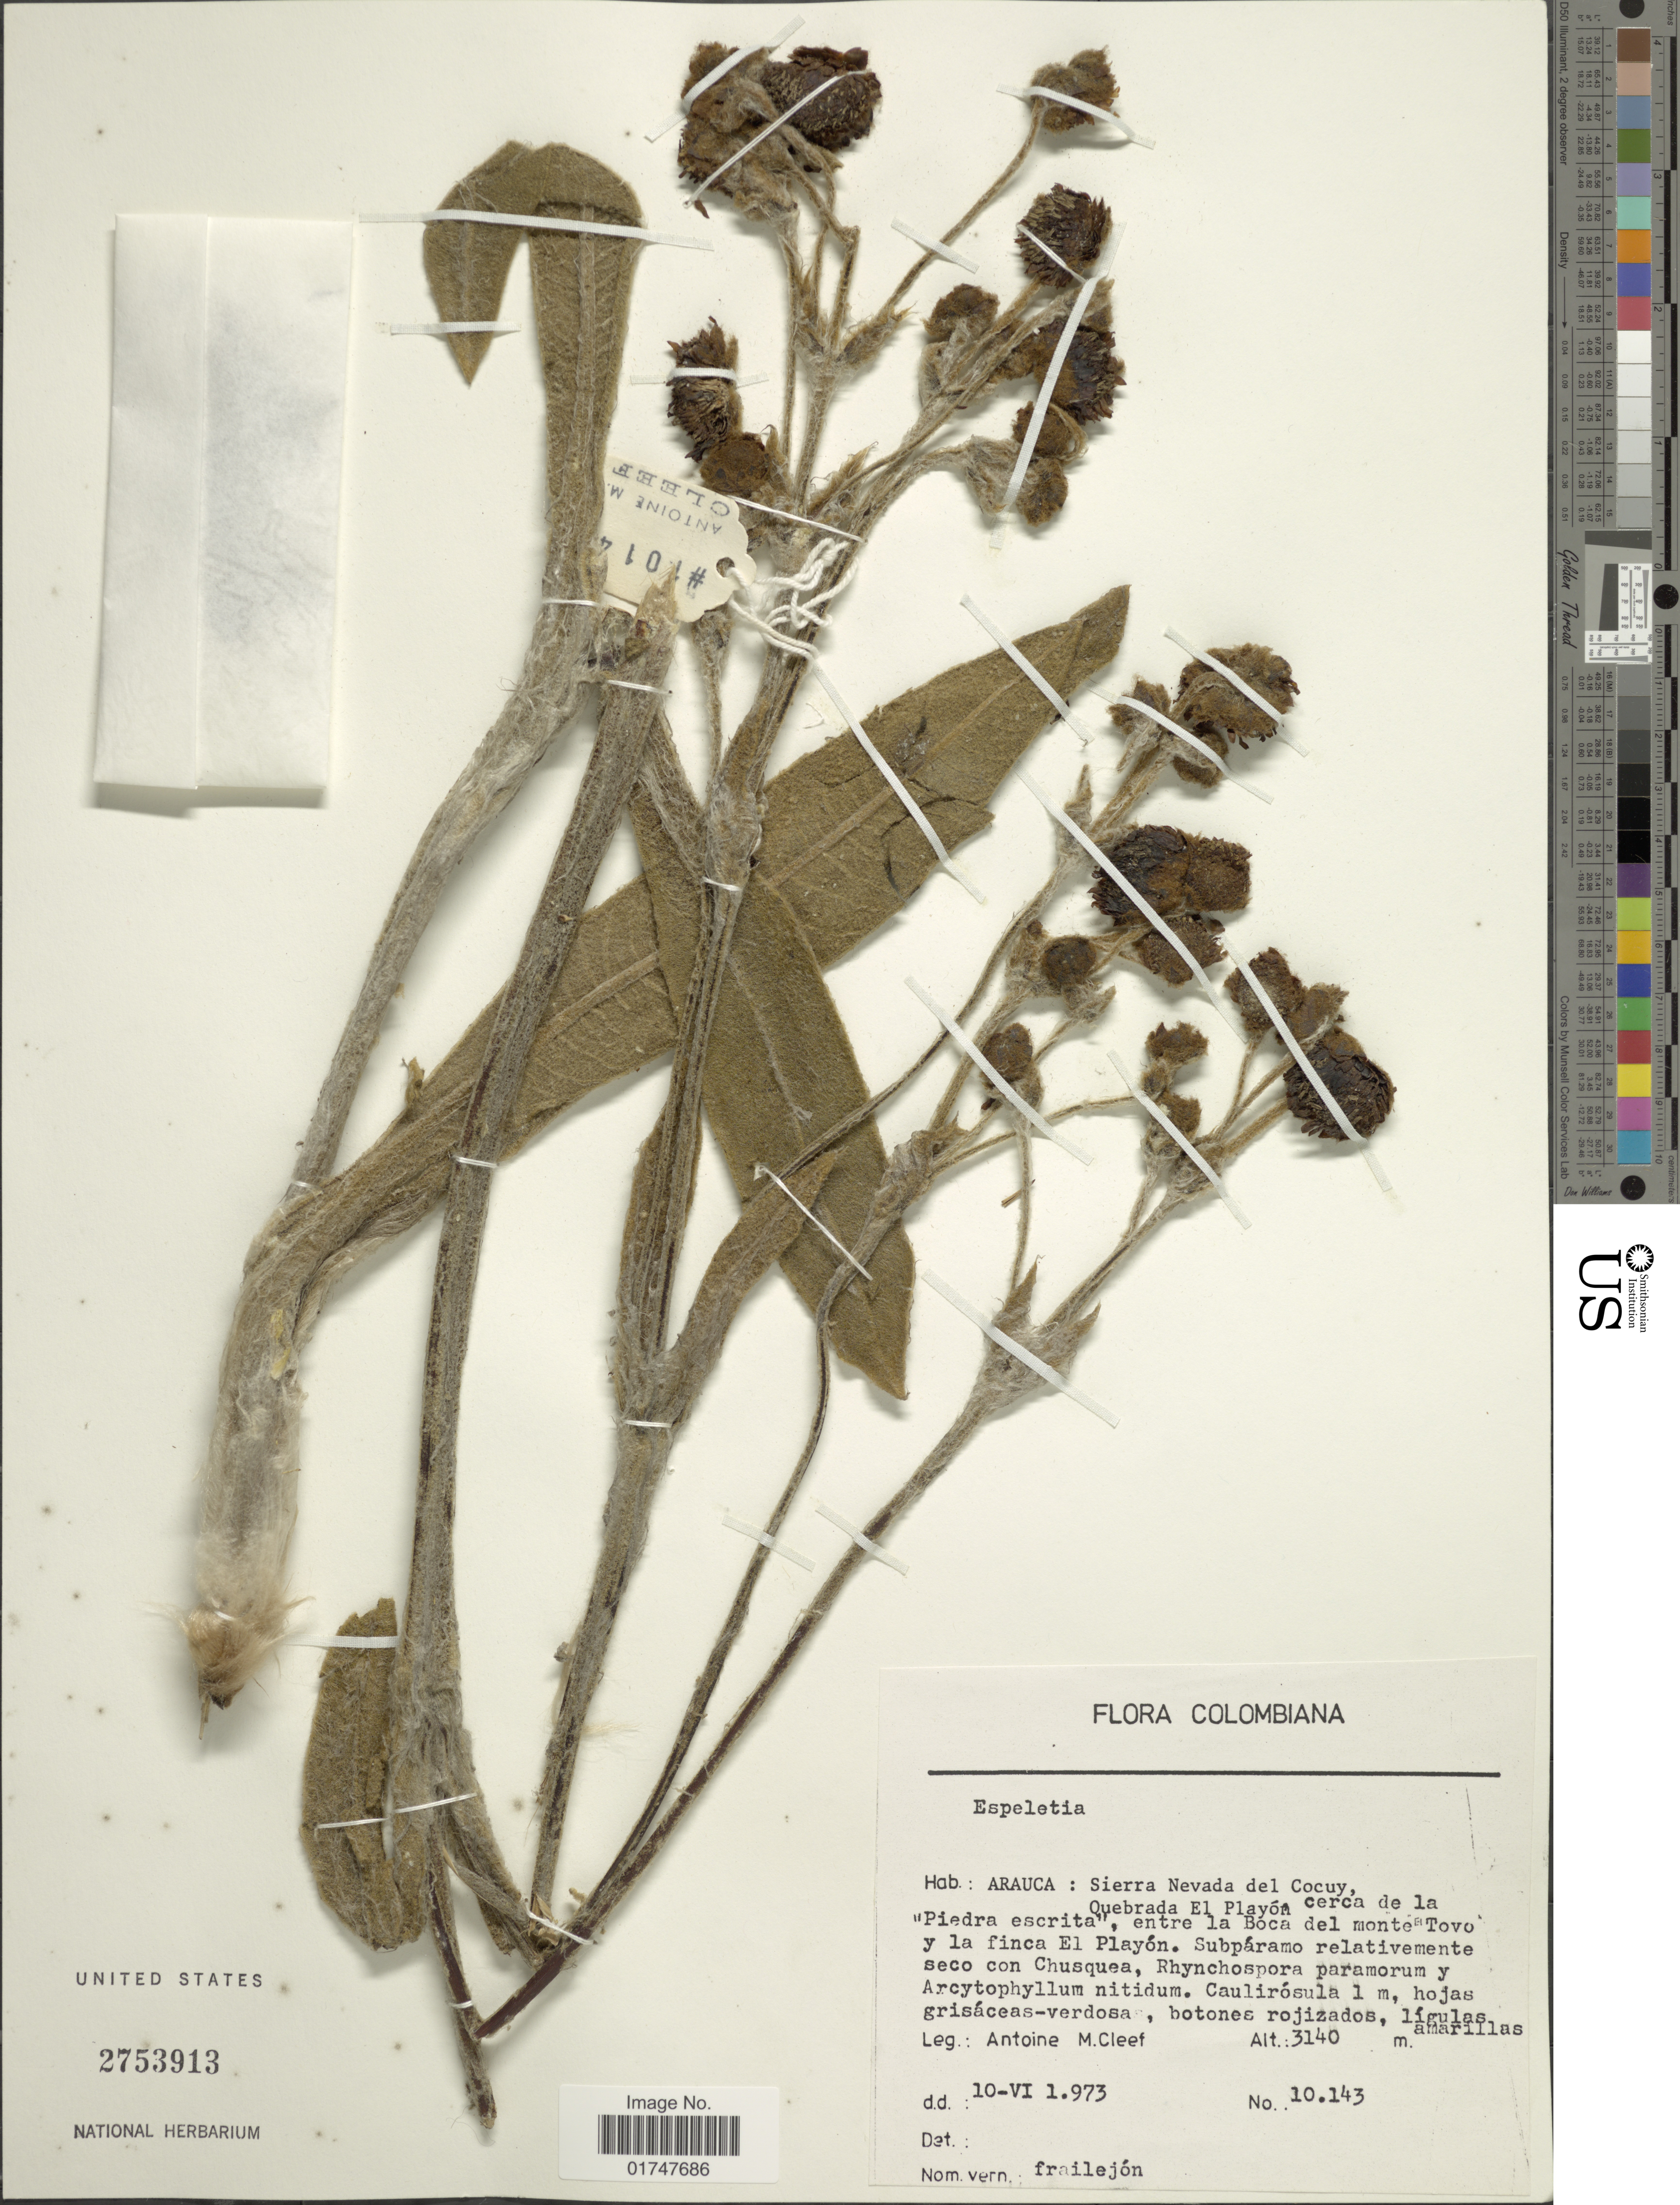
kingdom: Plantae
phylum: Tracheophyta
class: Magnoliopsida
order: Asterales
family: Asteraceae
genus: Espeletia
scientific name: Espeletia curialensis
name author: Cuatrec.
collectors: A. M. Cleef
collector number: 10143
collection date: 1973-06-10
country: Colombia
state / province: Arauca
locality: Sierra Nevada del Cocuy, Quebrada El Playón cerca de la "Piedra escrita", entre la Boca del monte Tovo y la finca El Playón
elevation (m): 3140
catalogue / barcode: US 2753913